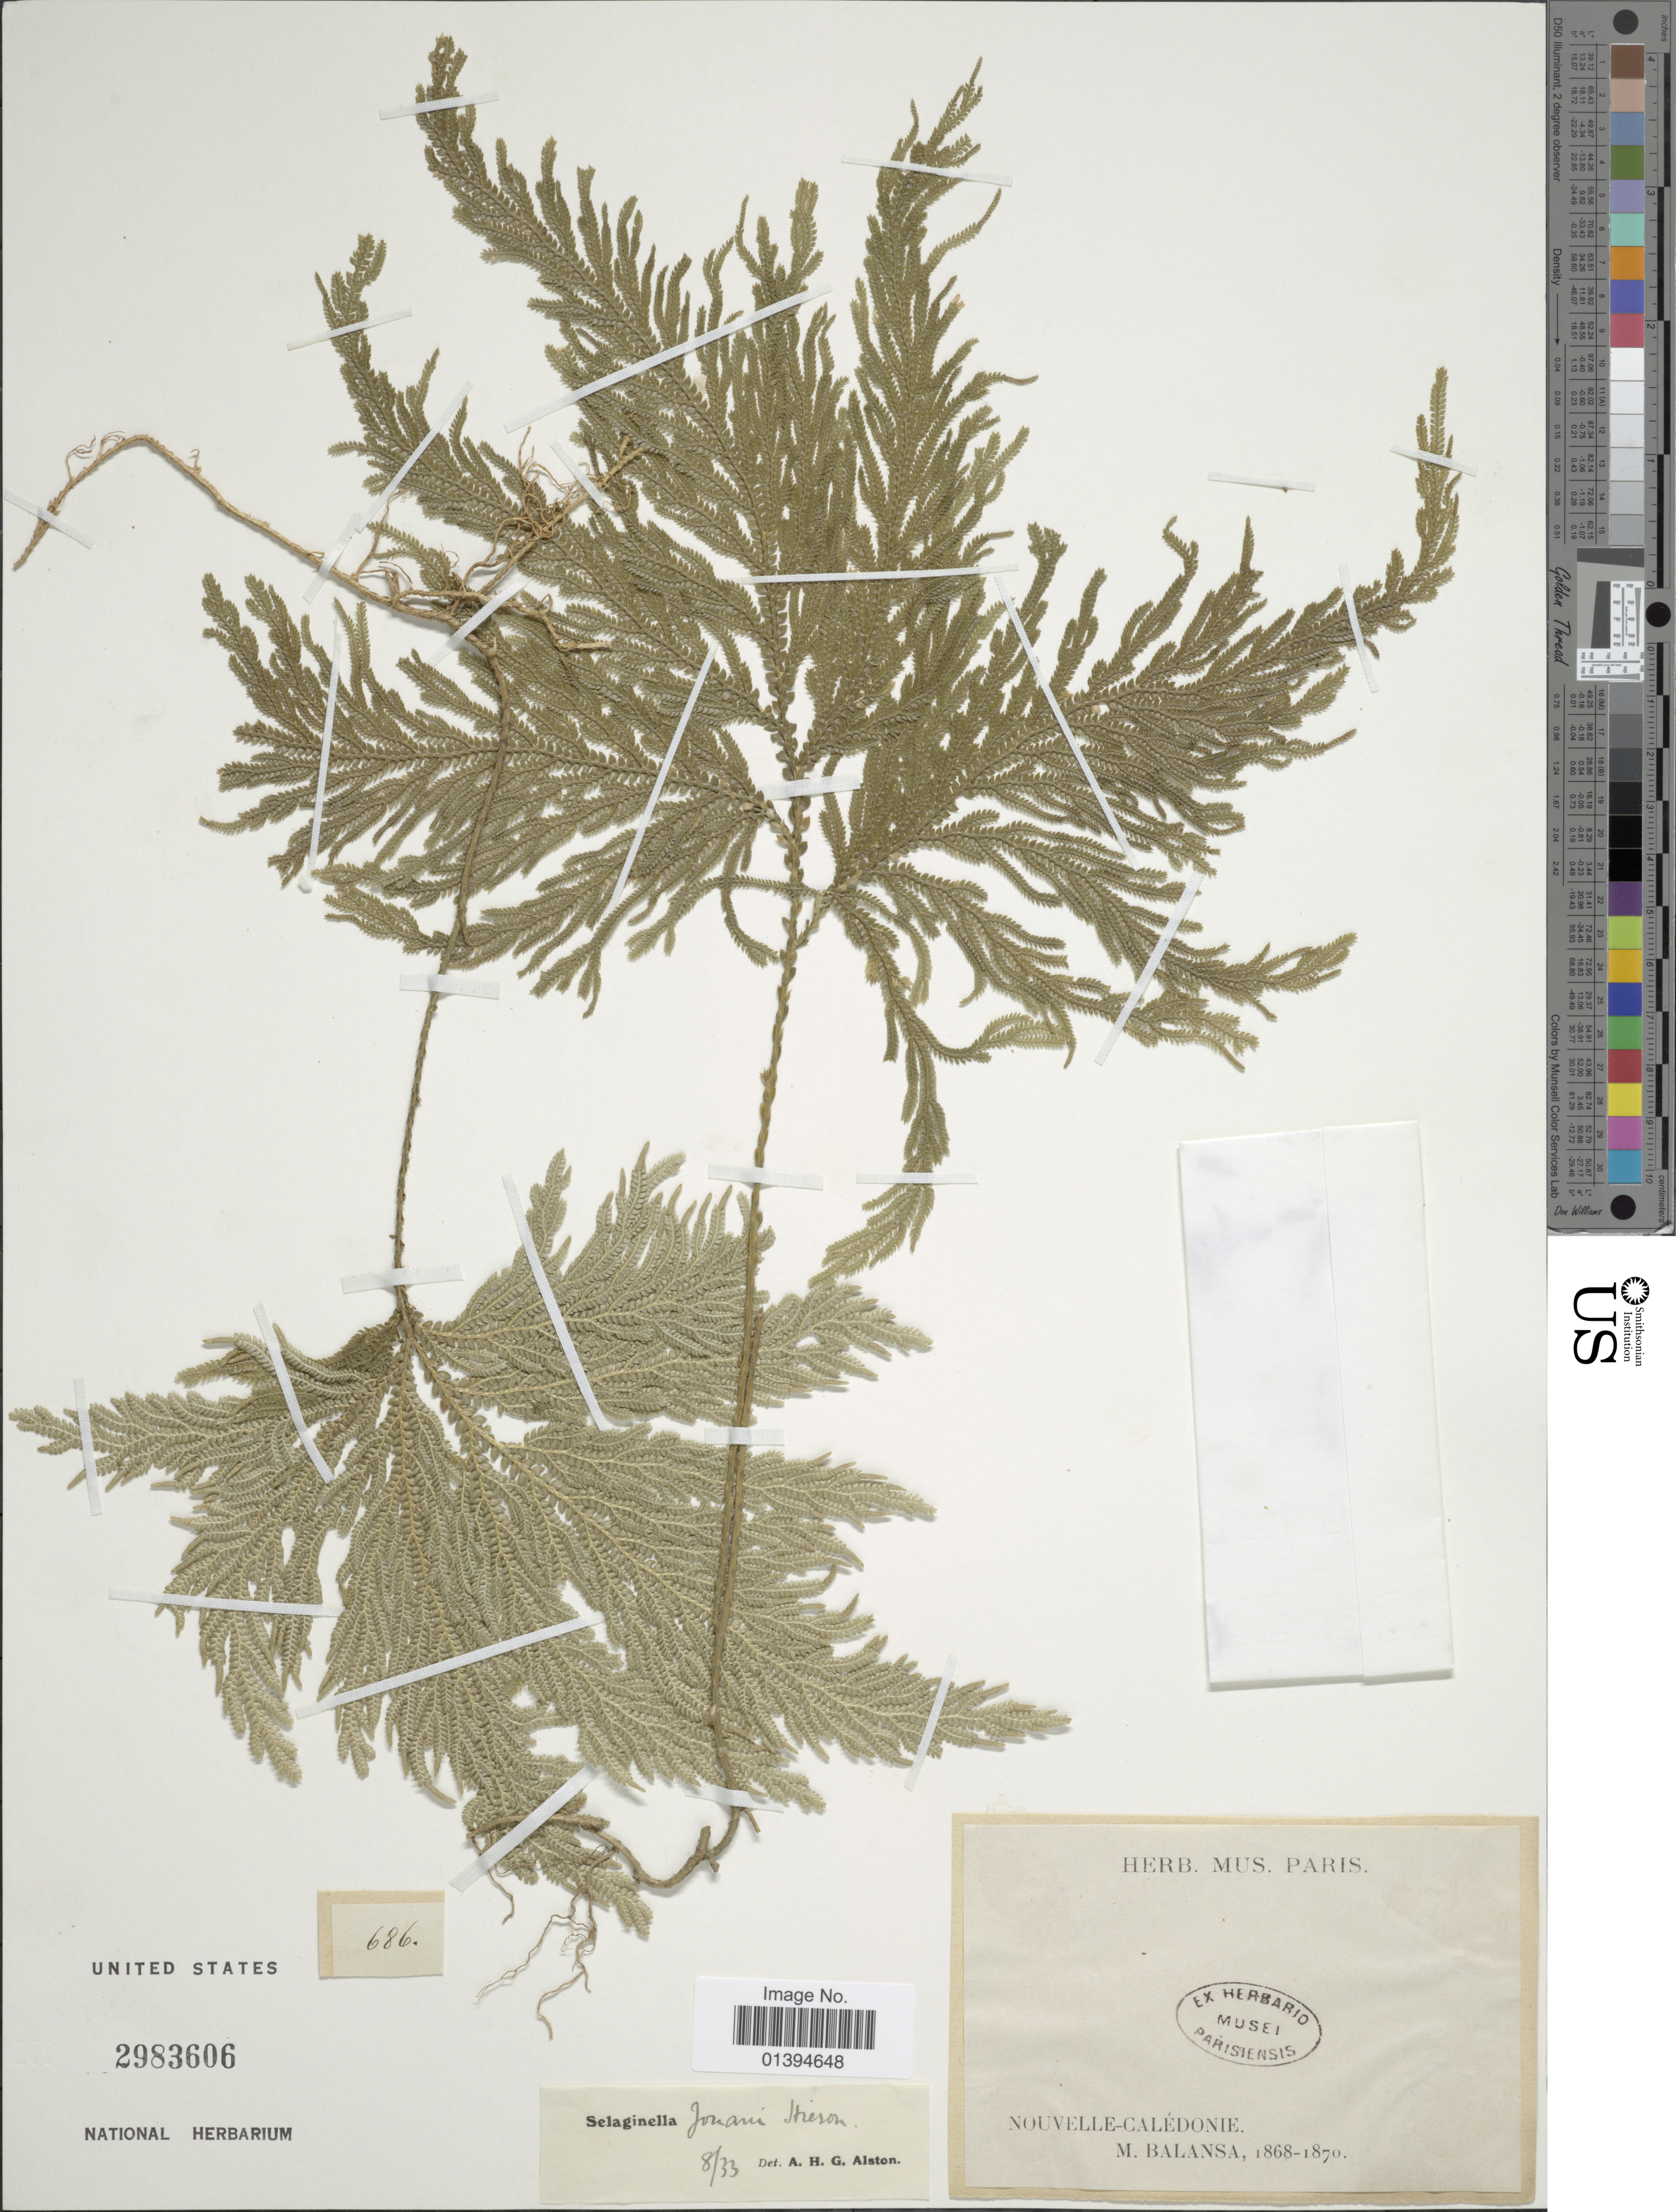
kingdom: Plantae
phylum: Tracheophyta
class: Lycopodiopsida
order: Selaginellales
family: Selaginellaceae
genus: Selaginella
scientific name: Selaginella jouani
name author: Hieron.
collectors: B. Balansa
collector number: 686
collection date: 1868/1870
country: New Caledonia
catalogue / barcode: US 2983606